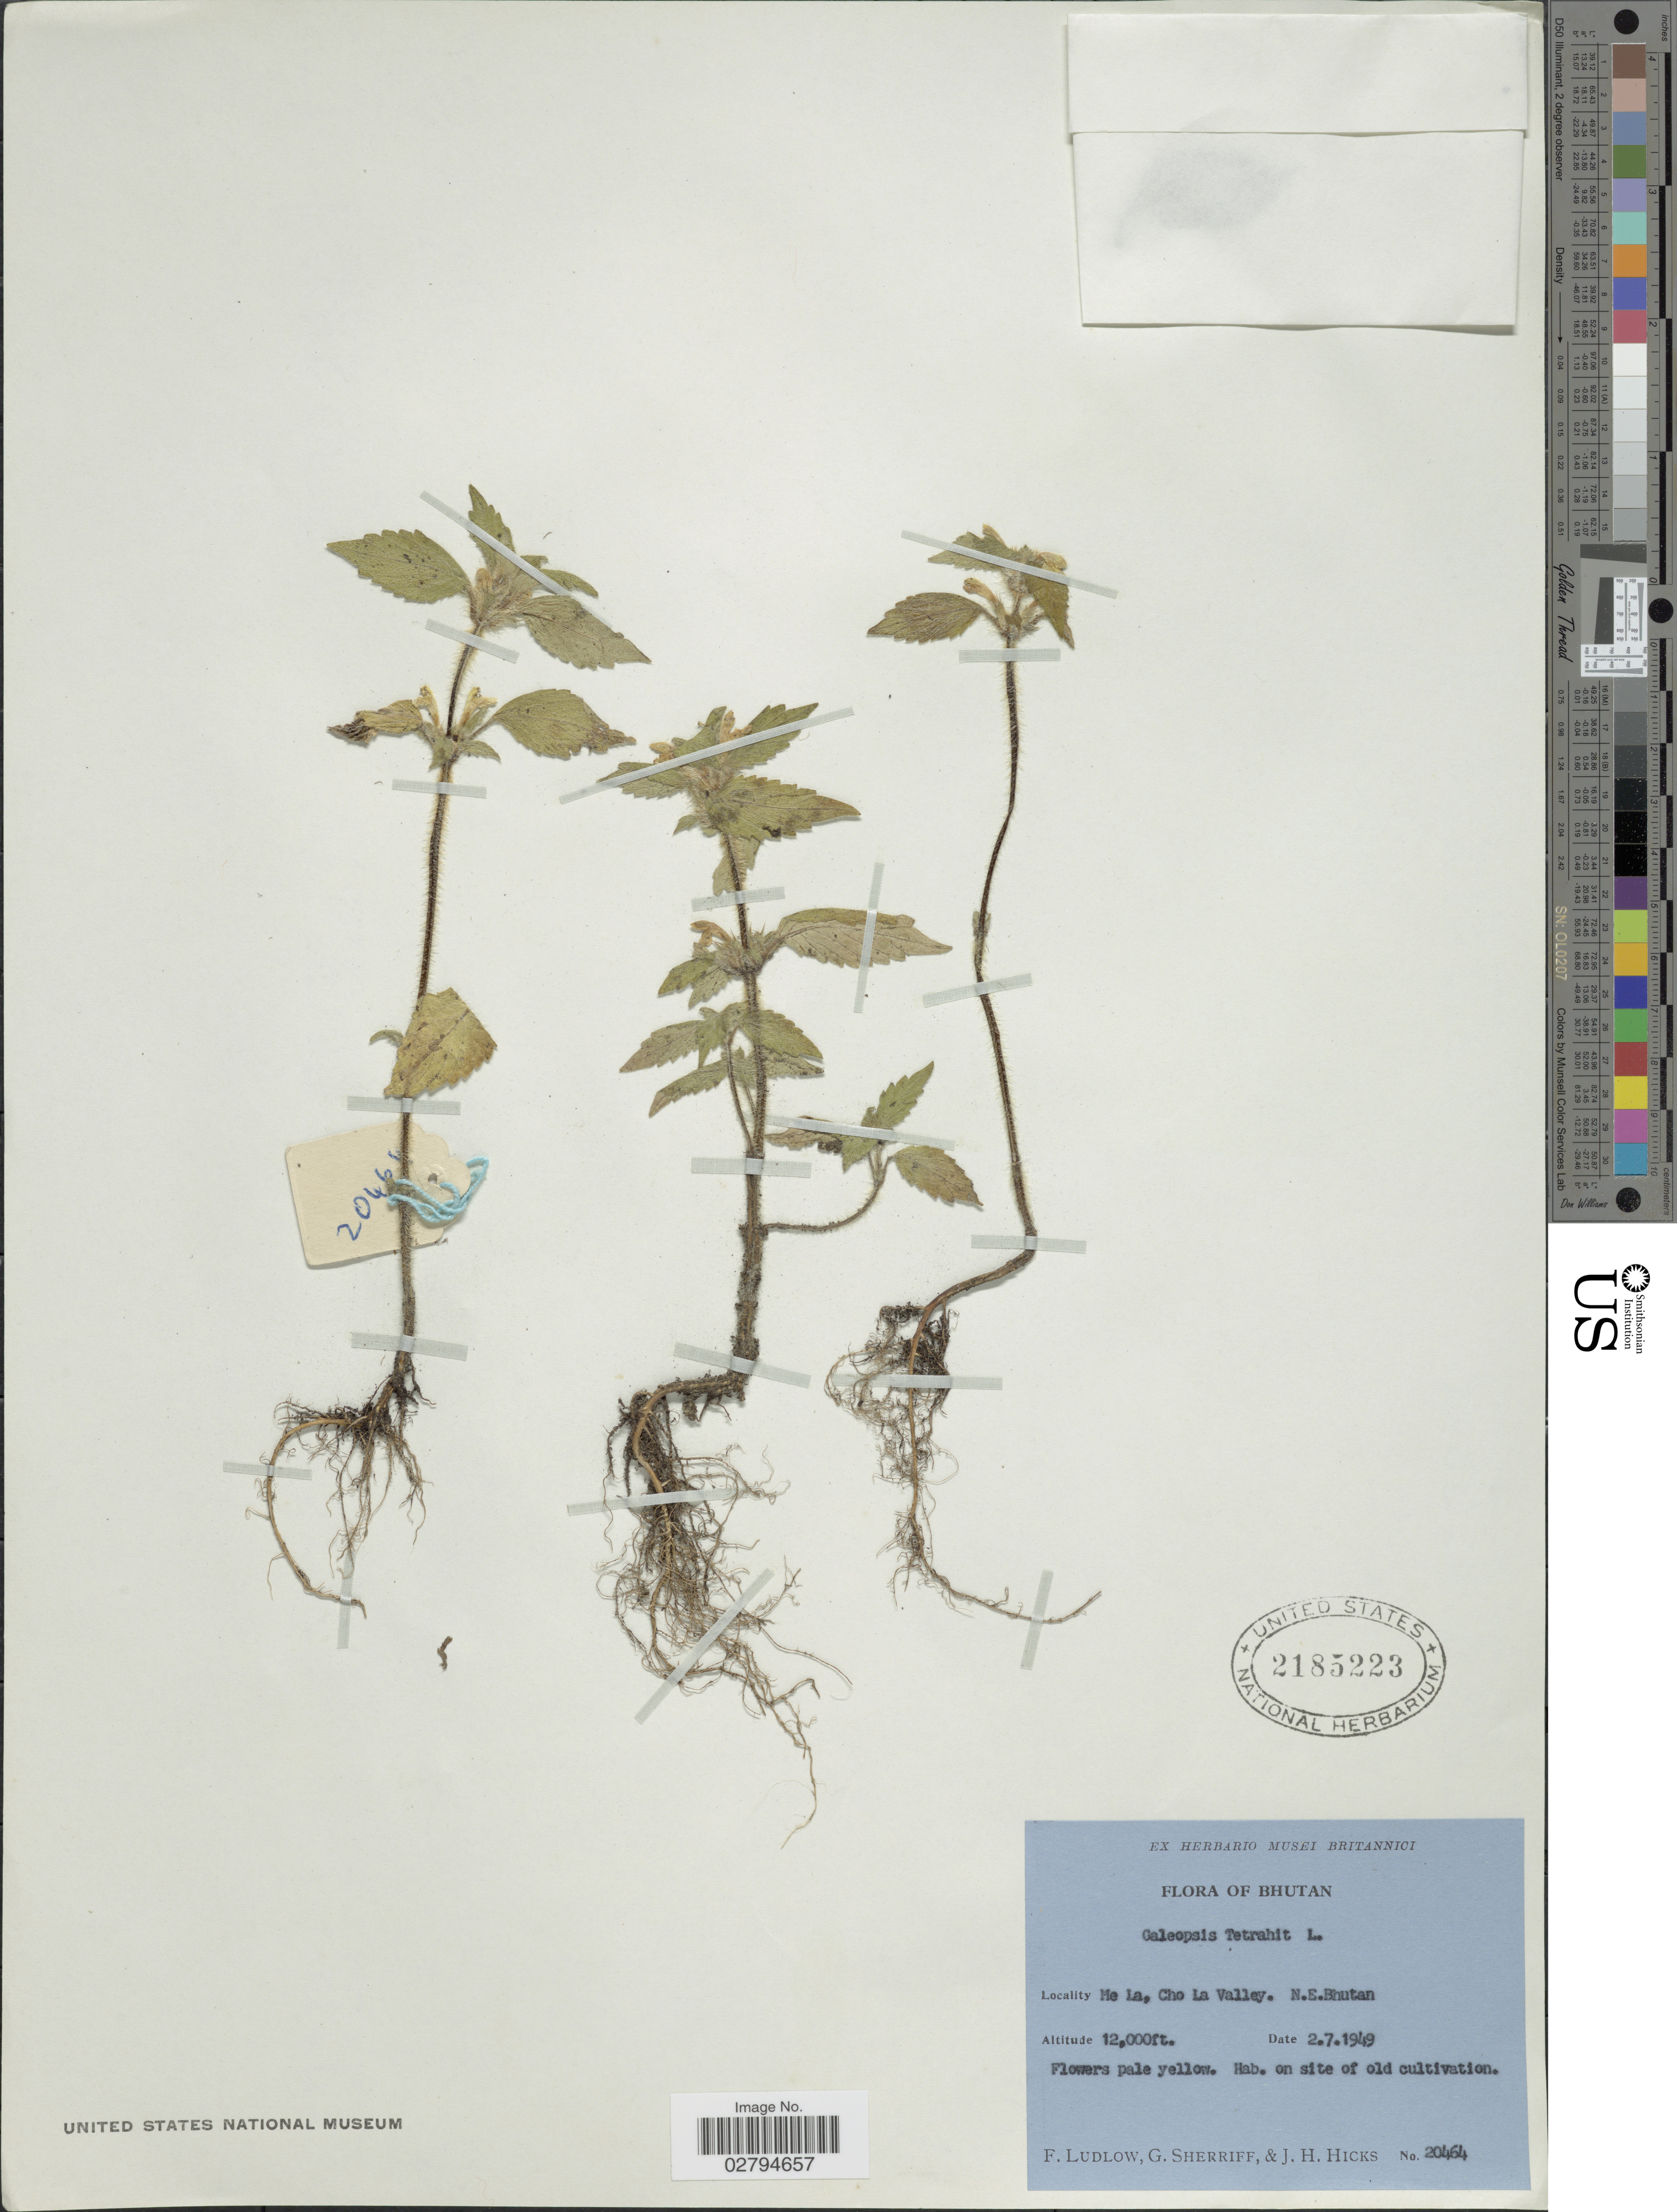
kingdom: Plantae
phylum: Tracheophyta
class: Magnoliopsida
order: Lamiales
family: Lamiaceae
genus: Galeopsis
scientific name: Galeopsis tetrahit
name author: L.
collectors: F. Ludlow, G. Sherriff & J. H. Hicks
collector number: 20464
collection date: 1949-07-02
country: Bhutan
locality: Me La, Cho La Valley. N.E. Bhutan.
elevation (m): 3658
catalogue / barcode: US 2185223